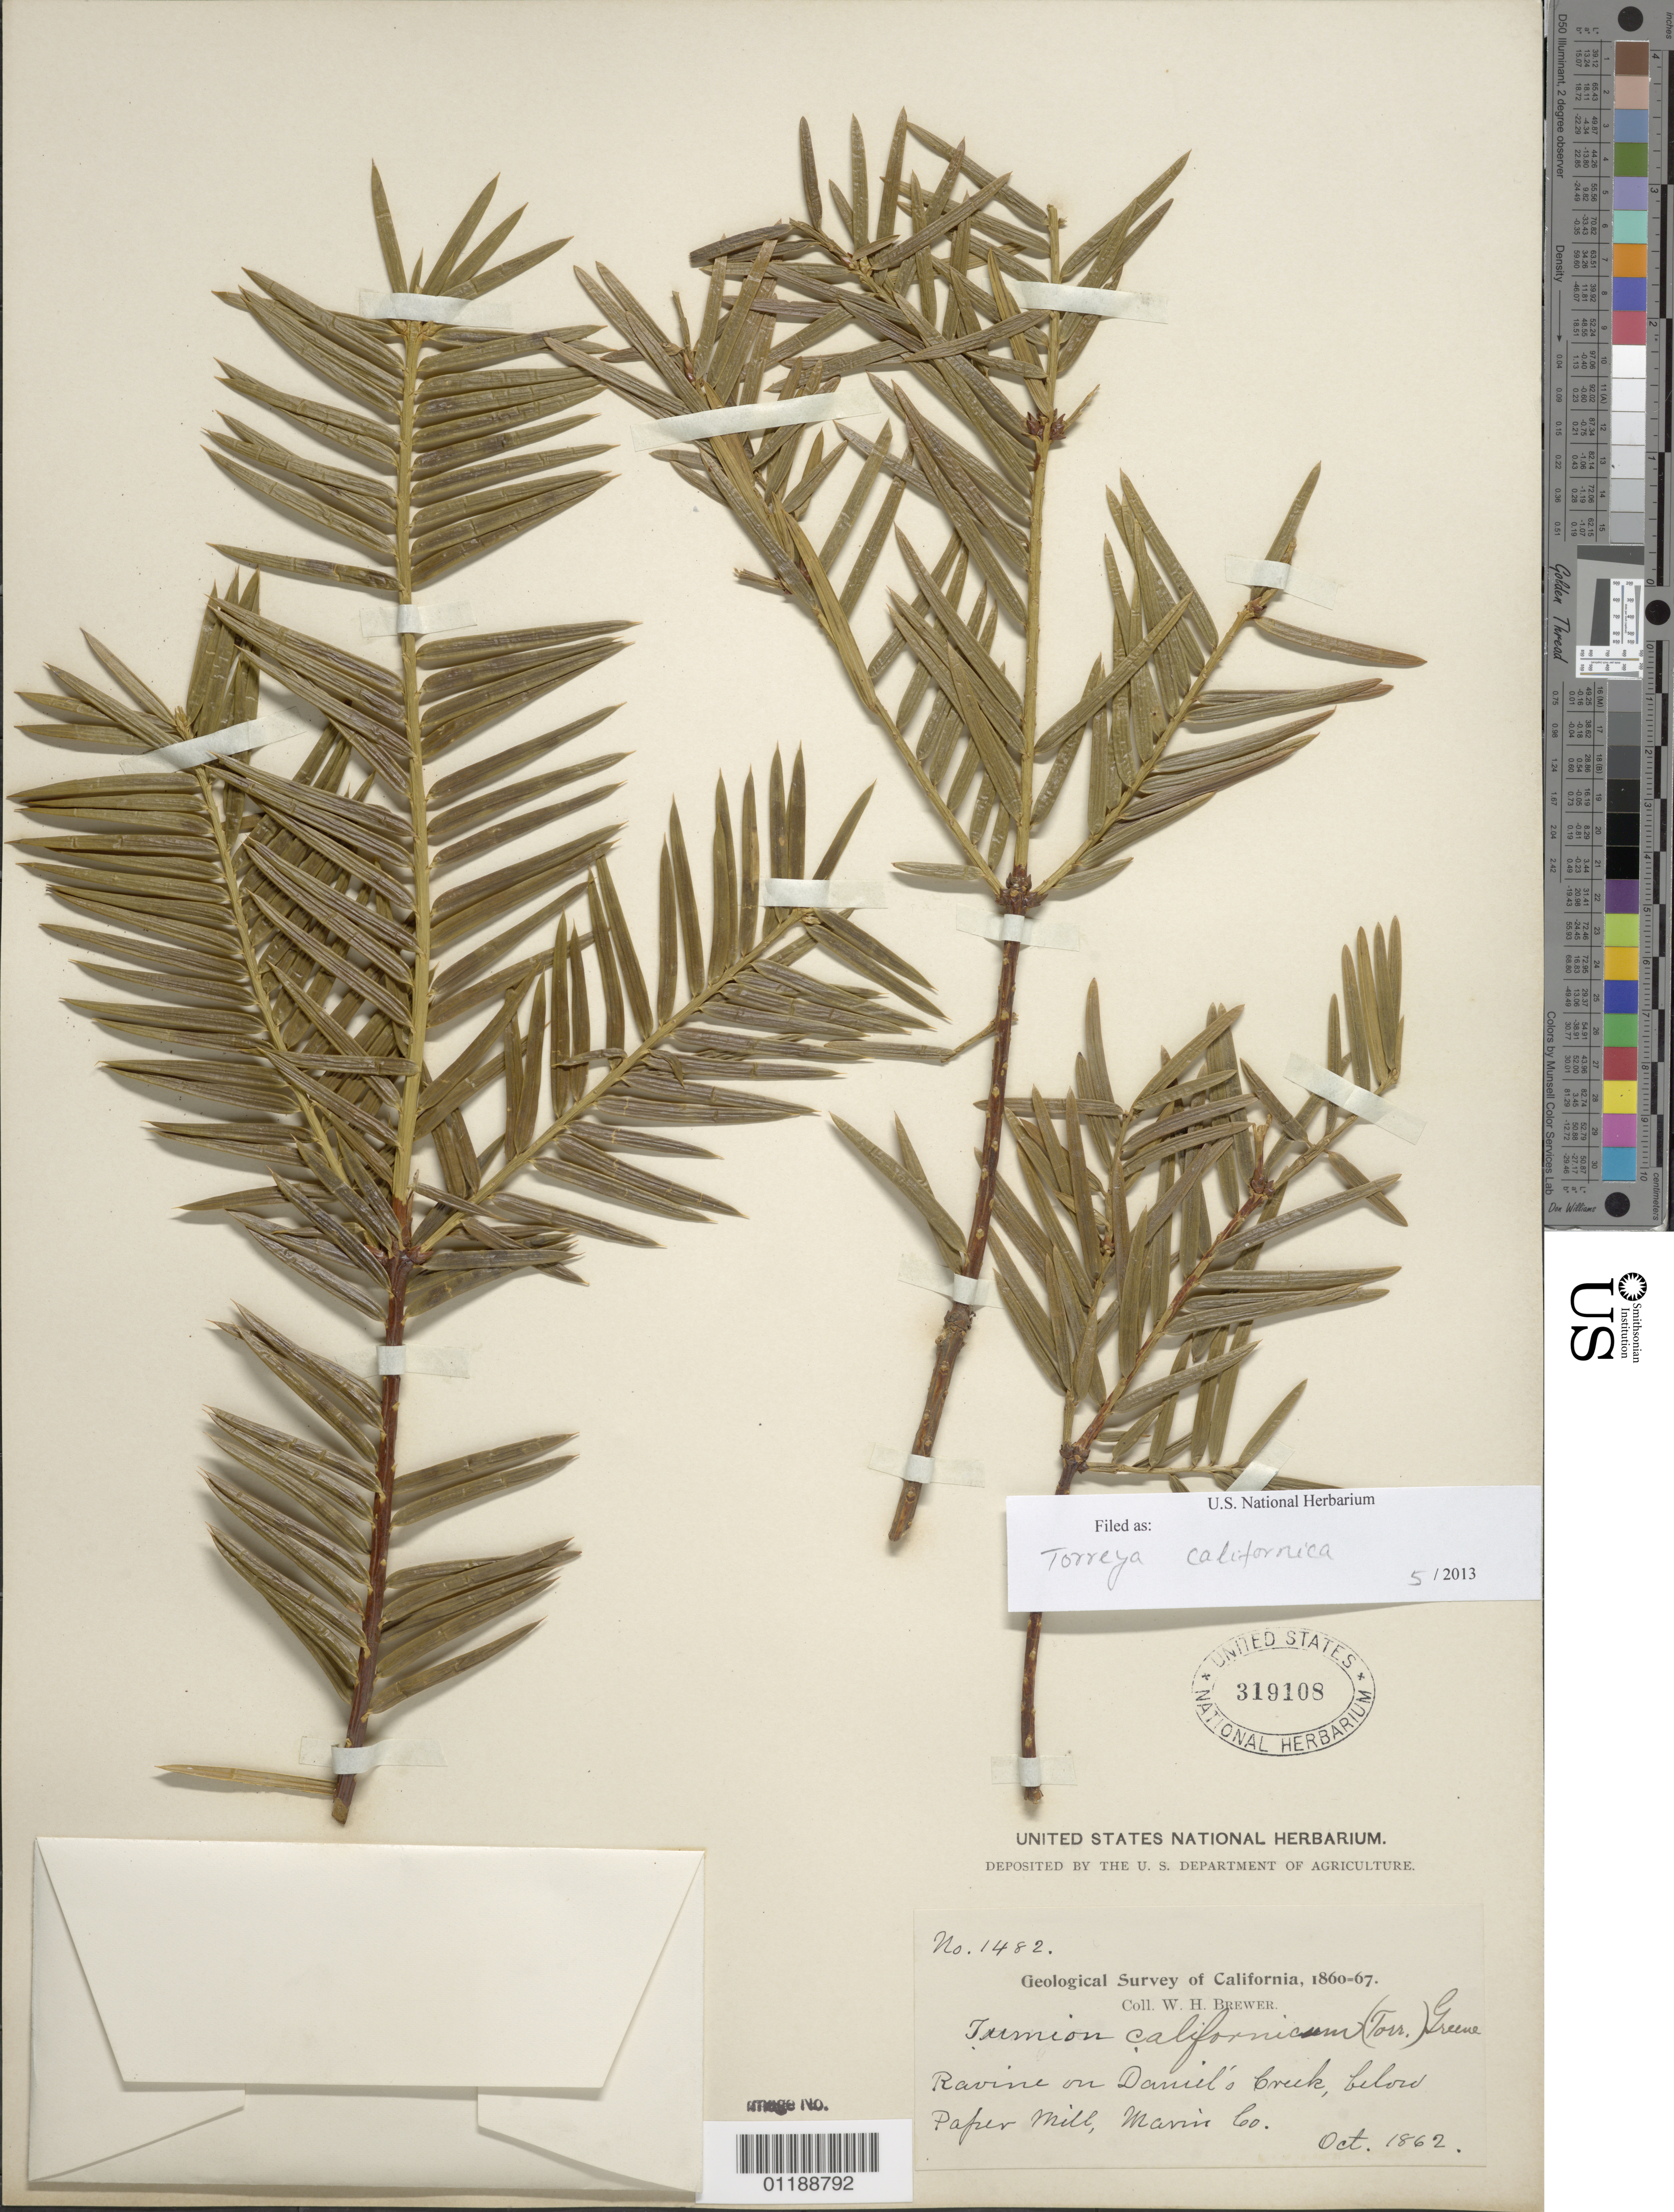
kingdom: Plantae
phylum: Tracheophyta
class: Pinopsida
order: Pinales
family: Taxaceae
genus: Torreya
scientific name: Torreya californica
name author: Torr.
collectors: W. H. Brewer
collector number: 1482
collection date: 1862-10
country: United States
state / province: California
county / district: Marin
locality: Ravine on Daniel's Creek, below Paper Mill.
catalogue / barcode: US 319108